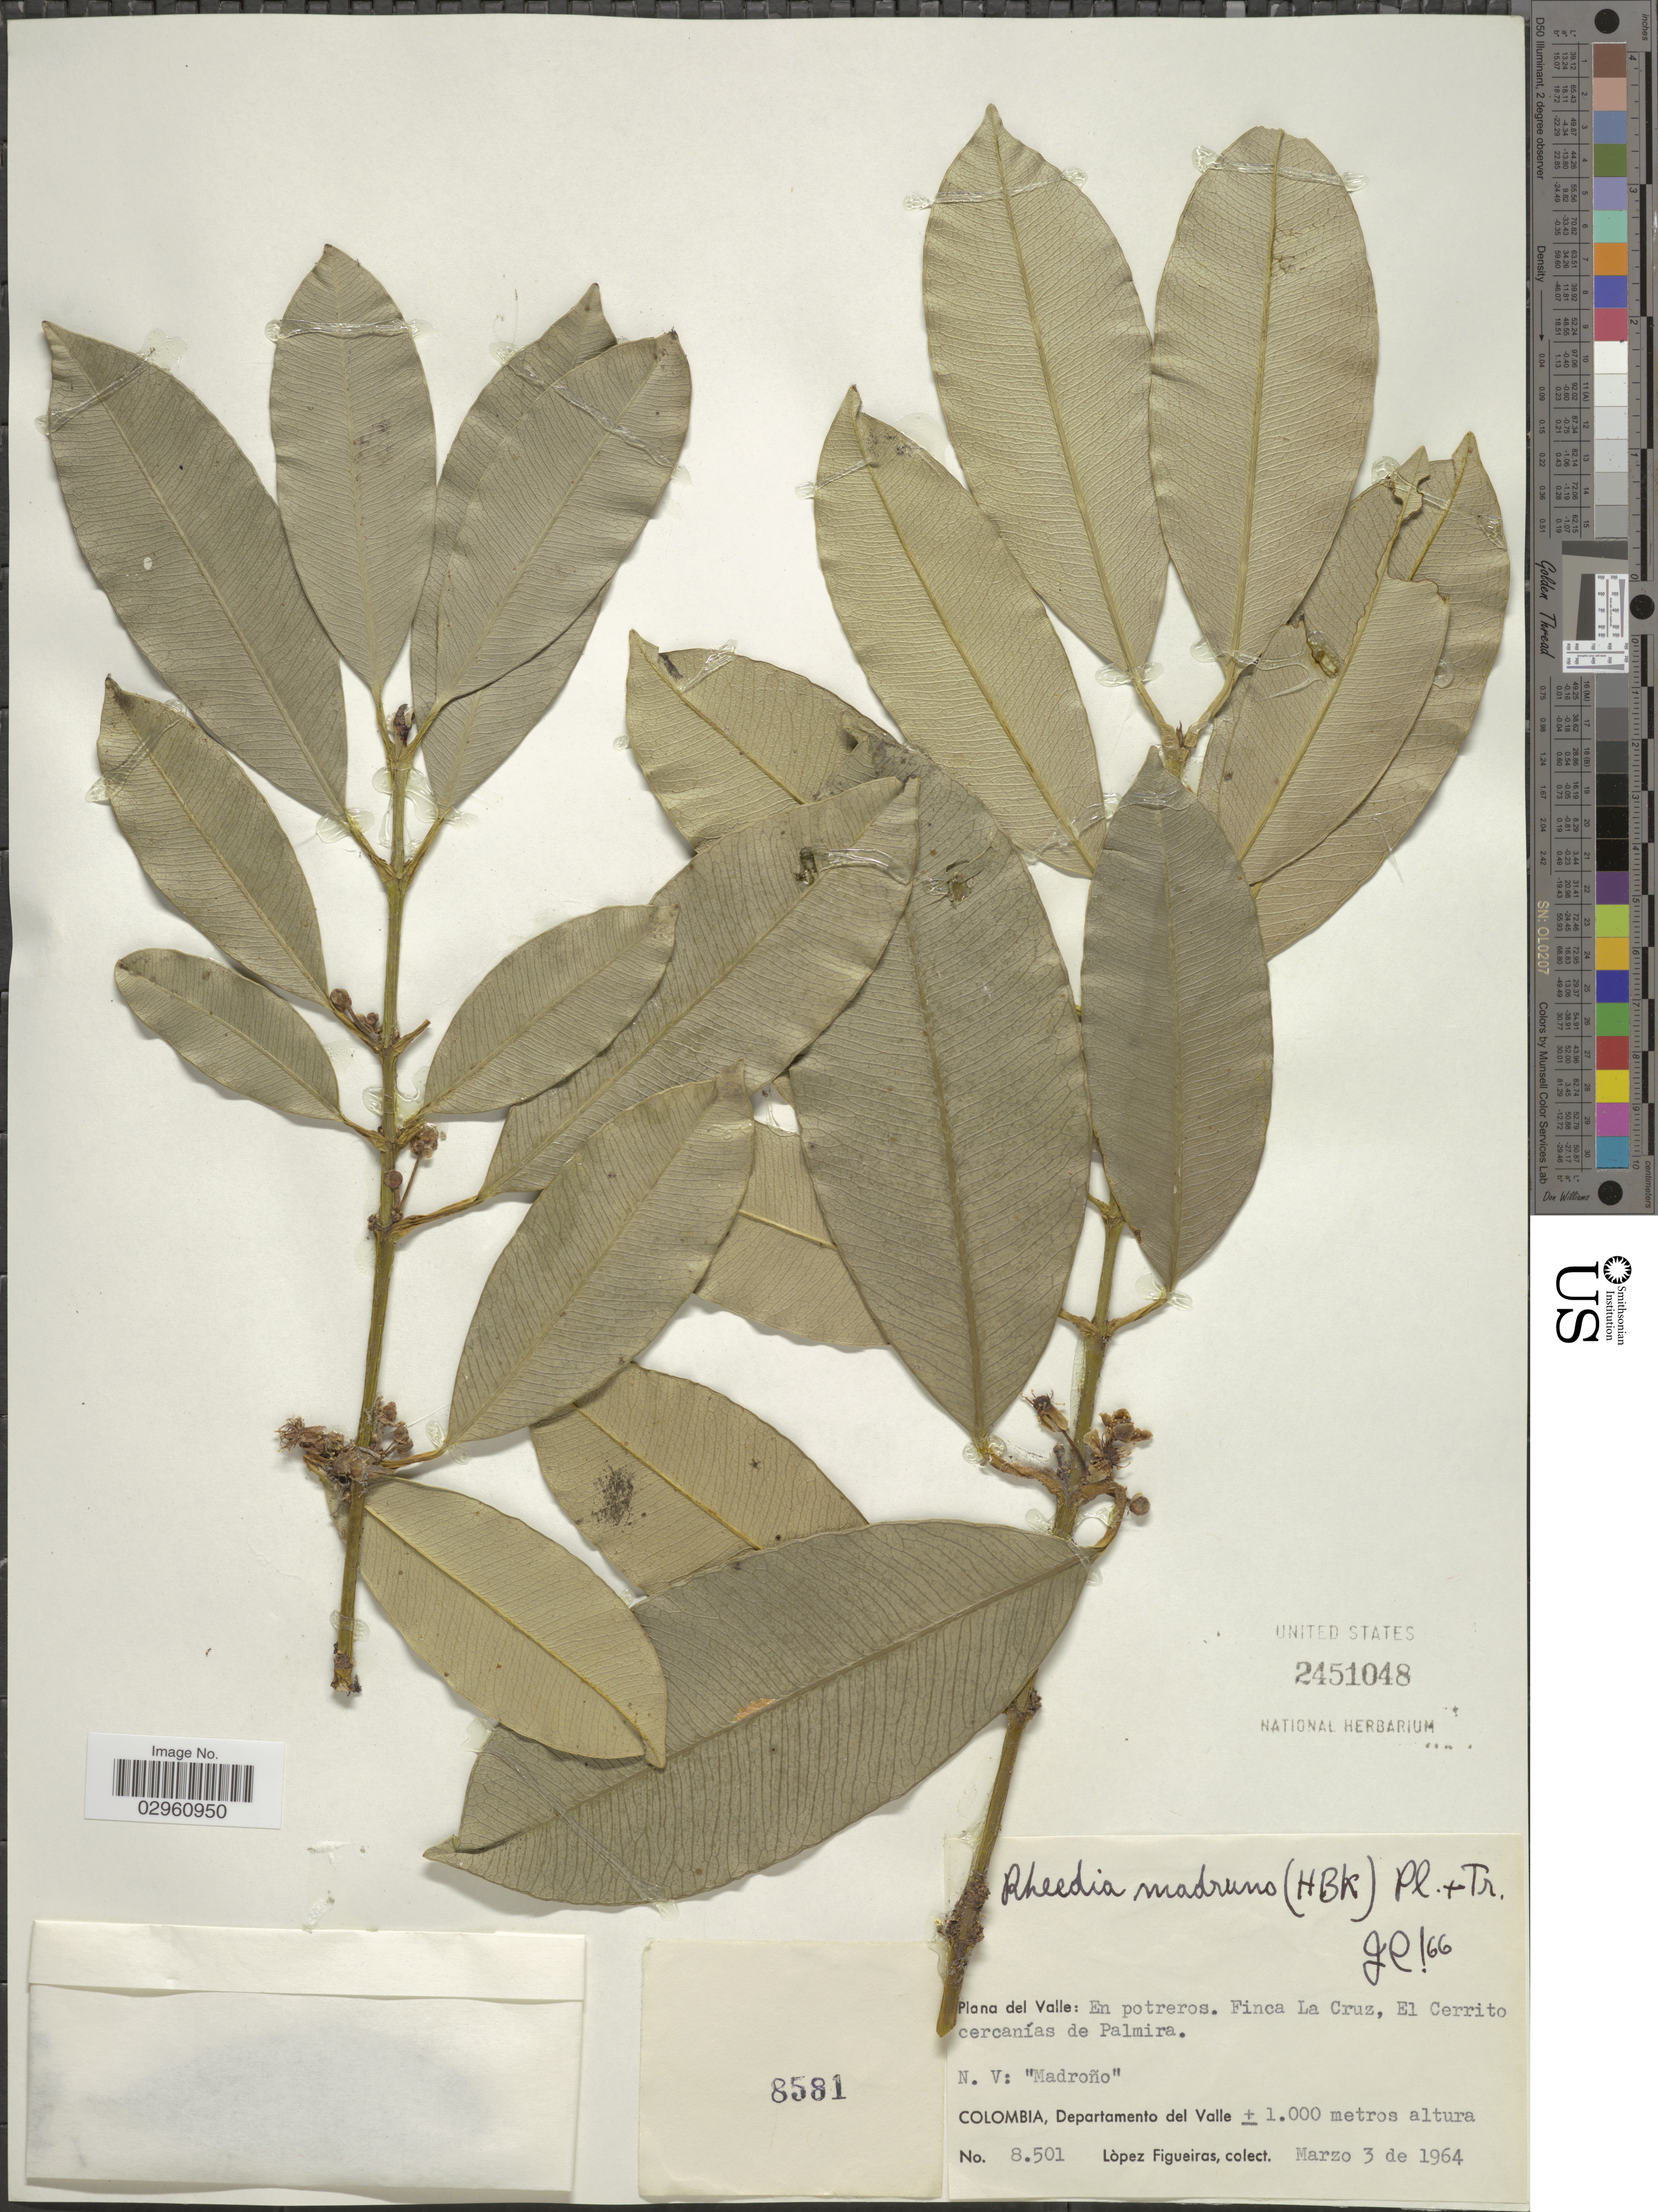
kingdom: Plantae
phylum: Tracheophyta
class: Magnoliopsida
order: Malpighiales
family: Clusiaceae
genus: Garcinia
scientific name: Garcinia madruno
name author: (Kunth) Hammel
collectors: M. López Figueiras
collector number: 8501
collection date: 1964-03-03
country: Colombia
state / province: Valle del Cauca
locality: Departamento del Valle. Plana del Valle: En potreros. Finca La Cruz, El Cerrito cercanías de Palmira.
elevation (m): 1000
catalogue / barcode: US 2451048